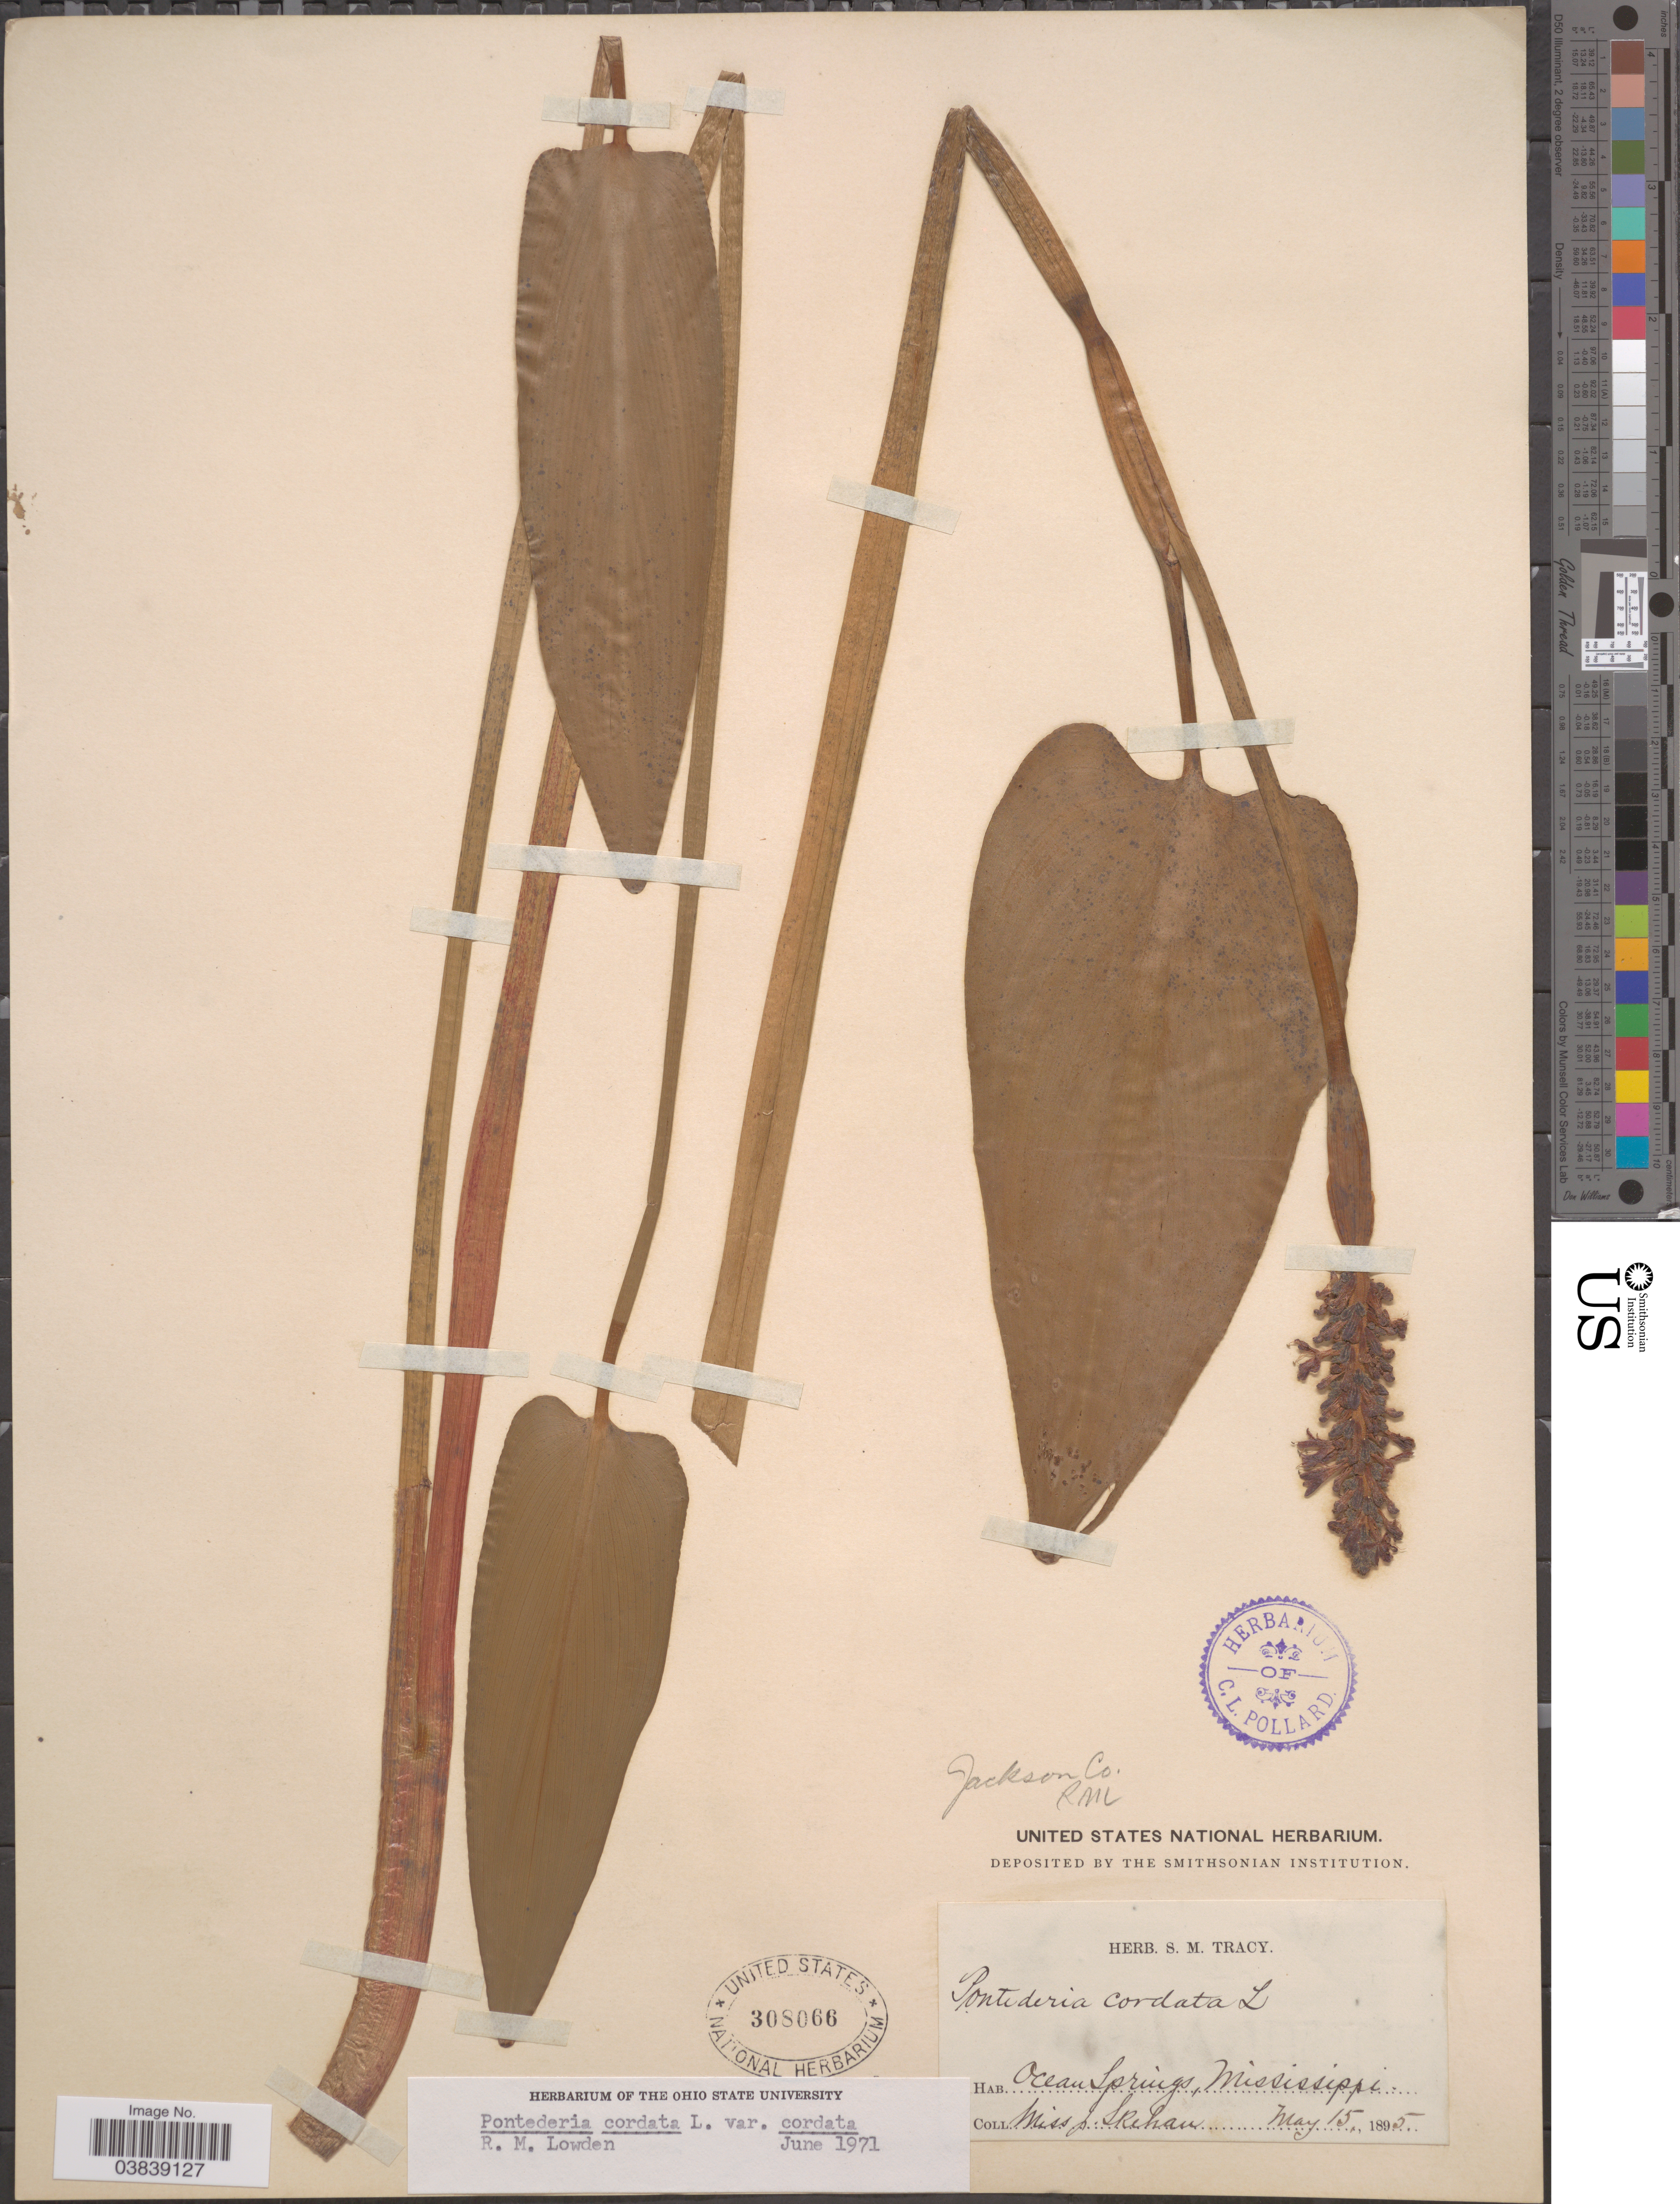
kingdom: Plantae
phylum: Tracheophyta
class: Liliopsida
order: Commelinales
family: Pontederiaceae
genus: Pontederia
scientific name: Pontederia cordata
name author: L.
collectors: J. Skehan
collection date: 1895-05-15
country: United States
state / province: Mississippi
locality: Ocean Springs. Jackson Co.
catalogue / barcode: US 308066